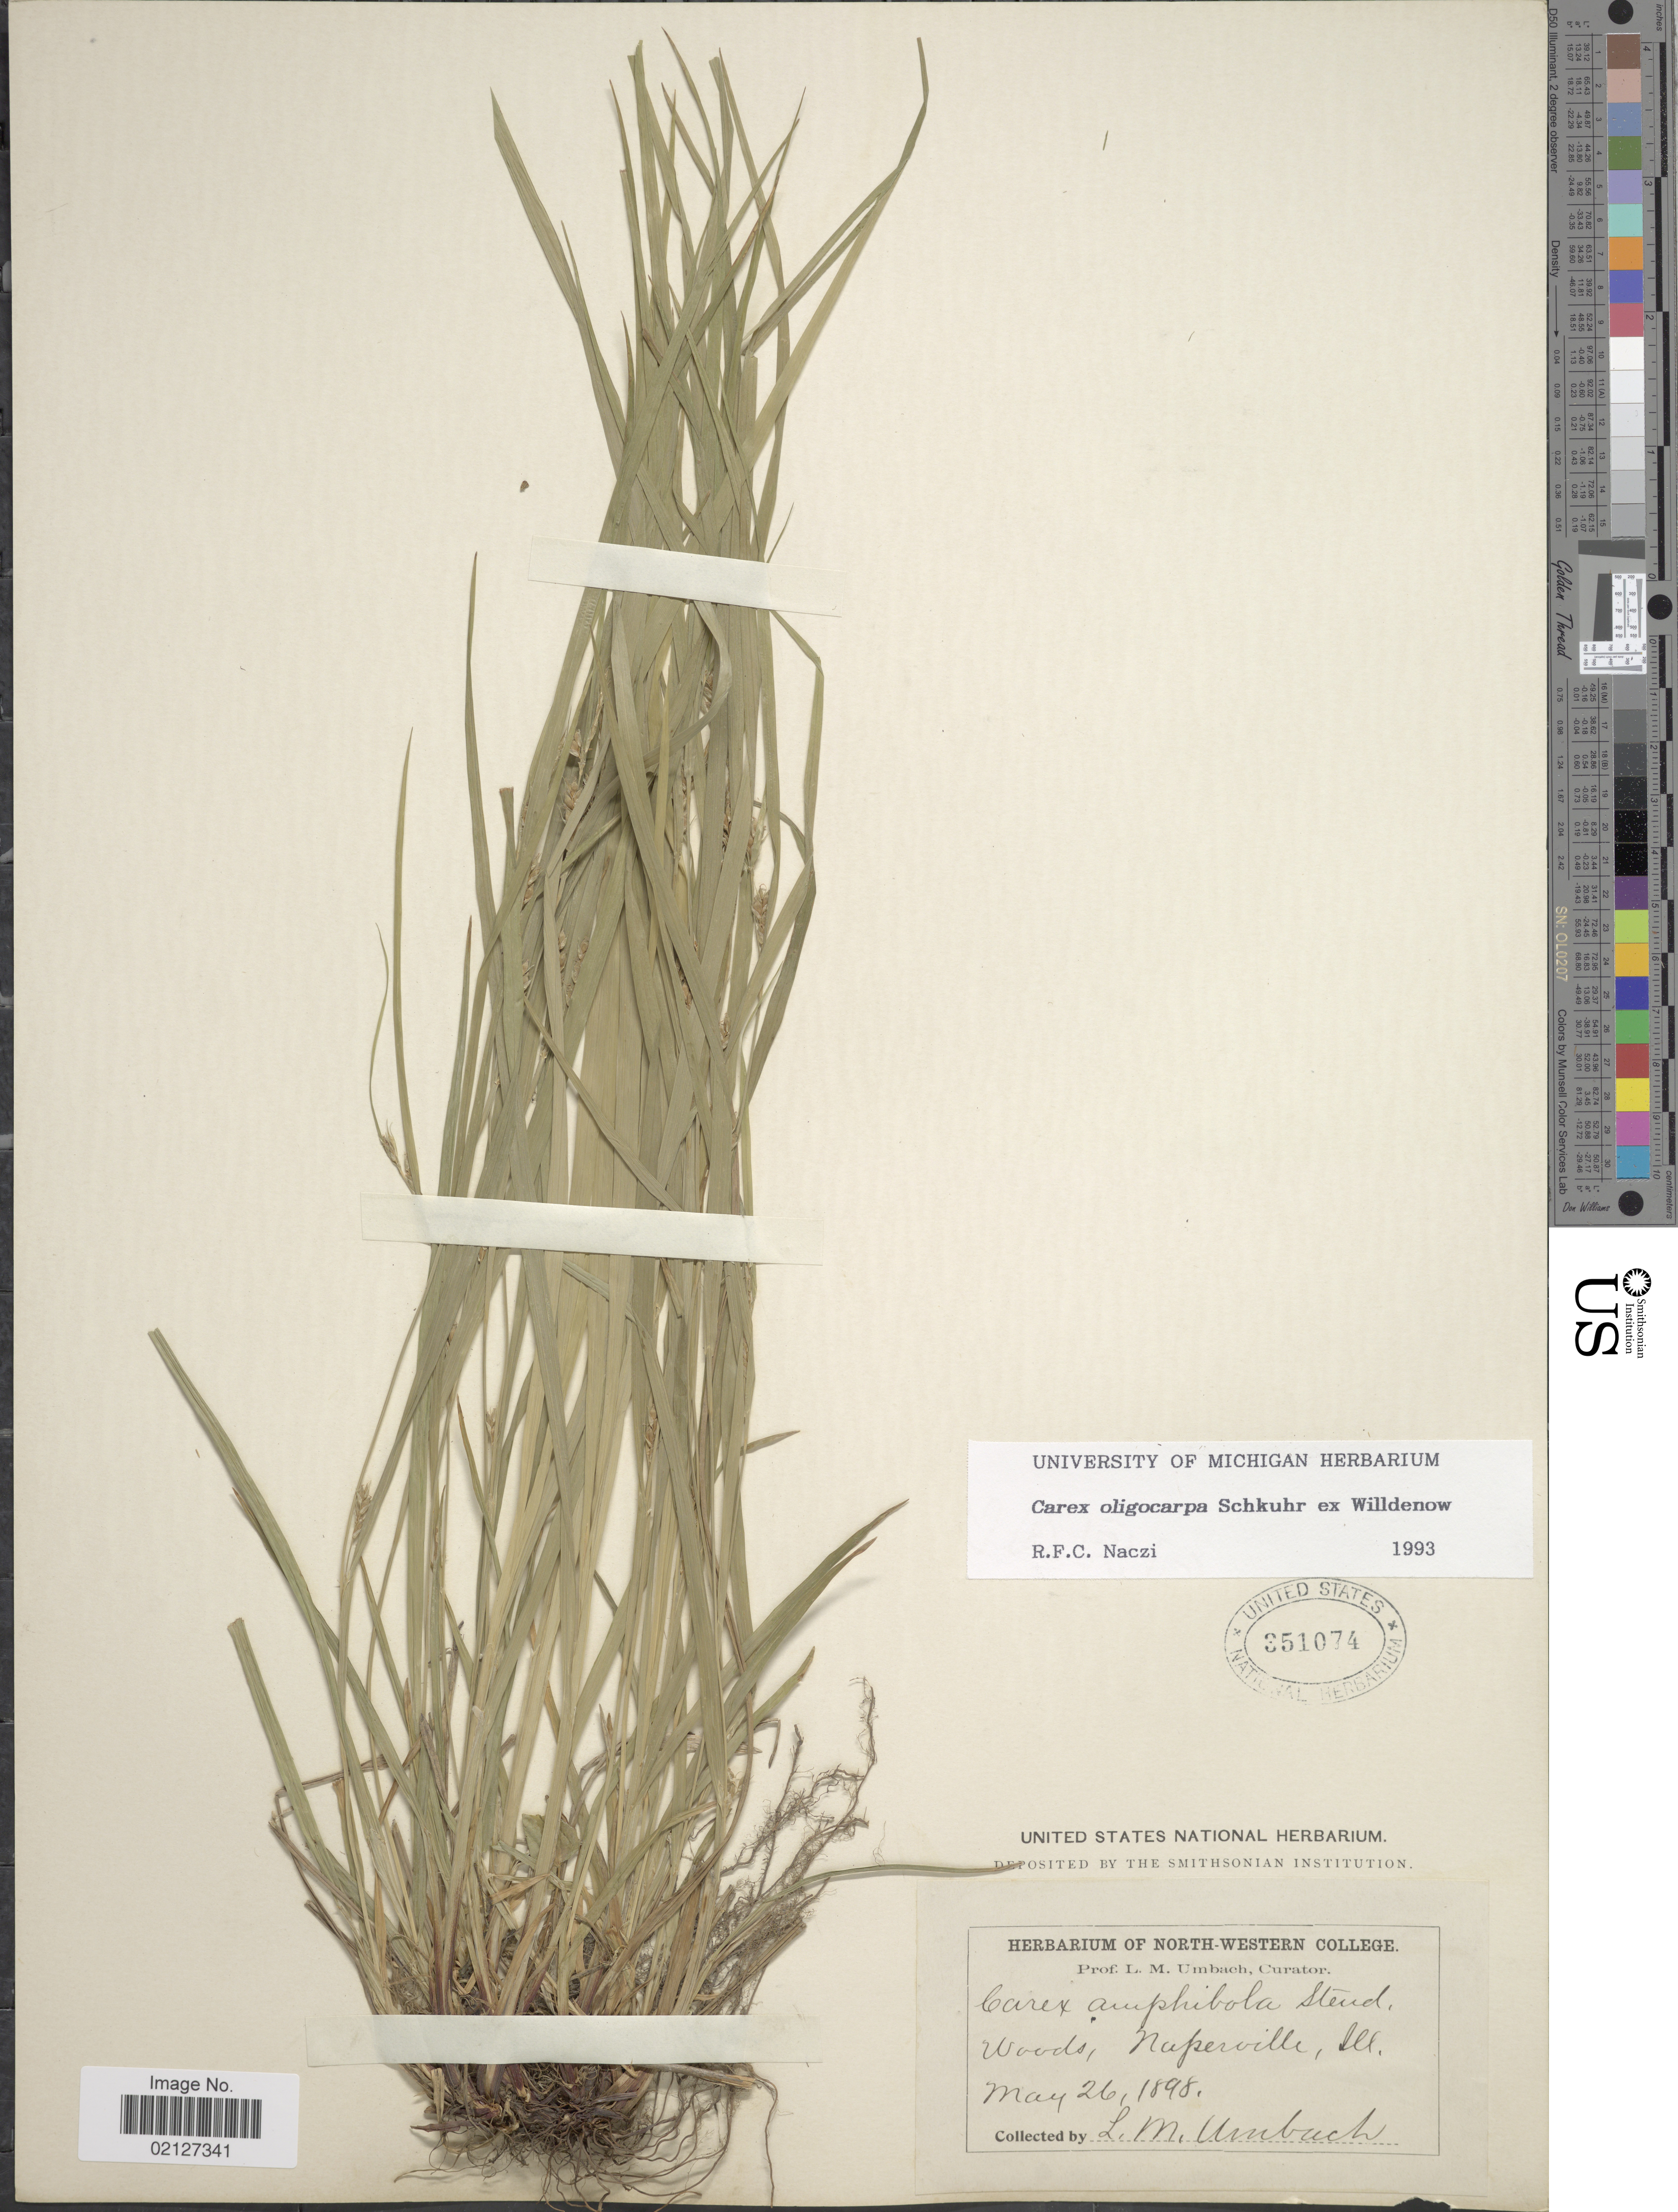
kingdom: Plantae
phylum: Tracheophyta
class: Liliopsida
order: Poales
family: Cyperaceae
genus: Carex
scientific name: Carex oligocarpa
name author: Willd.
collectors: L. M. Umbach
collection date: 1898-05-26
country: United States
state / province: Illinois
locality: Woods, Naperville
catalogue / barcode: US 351074